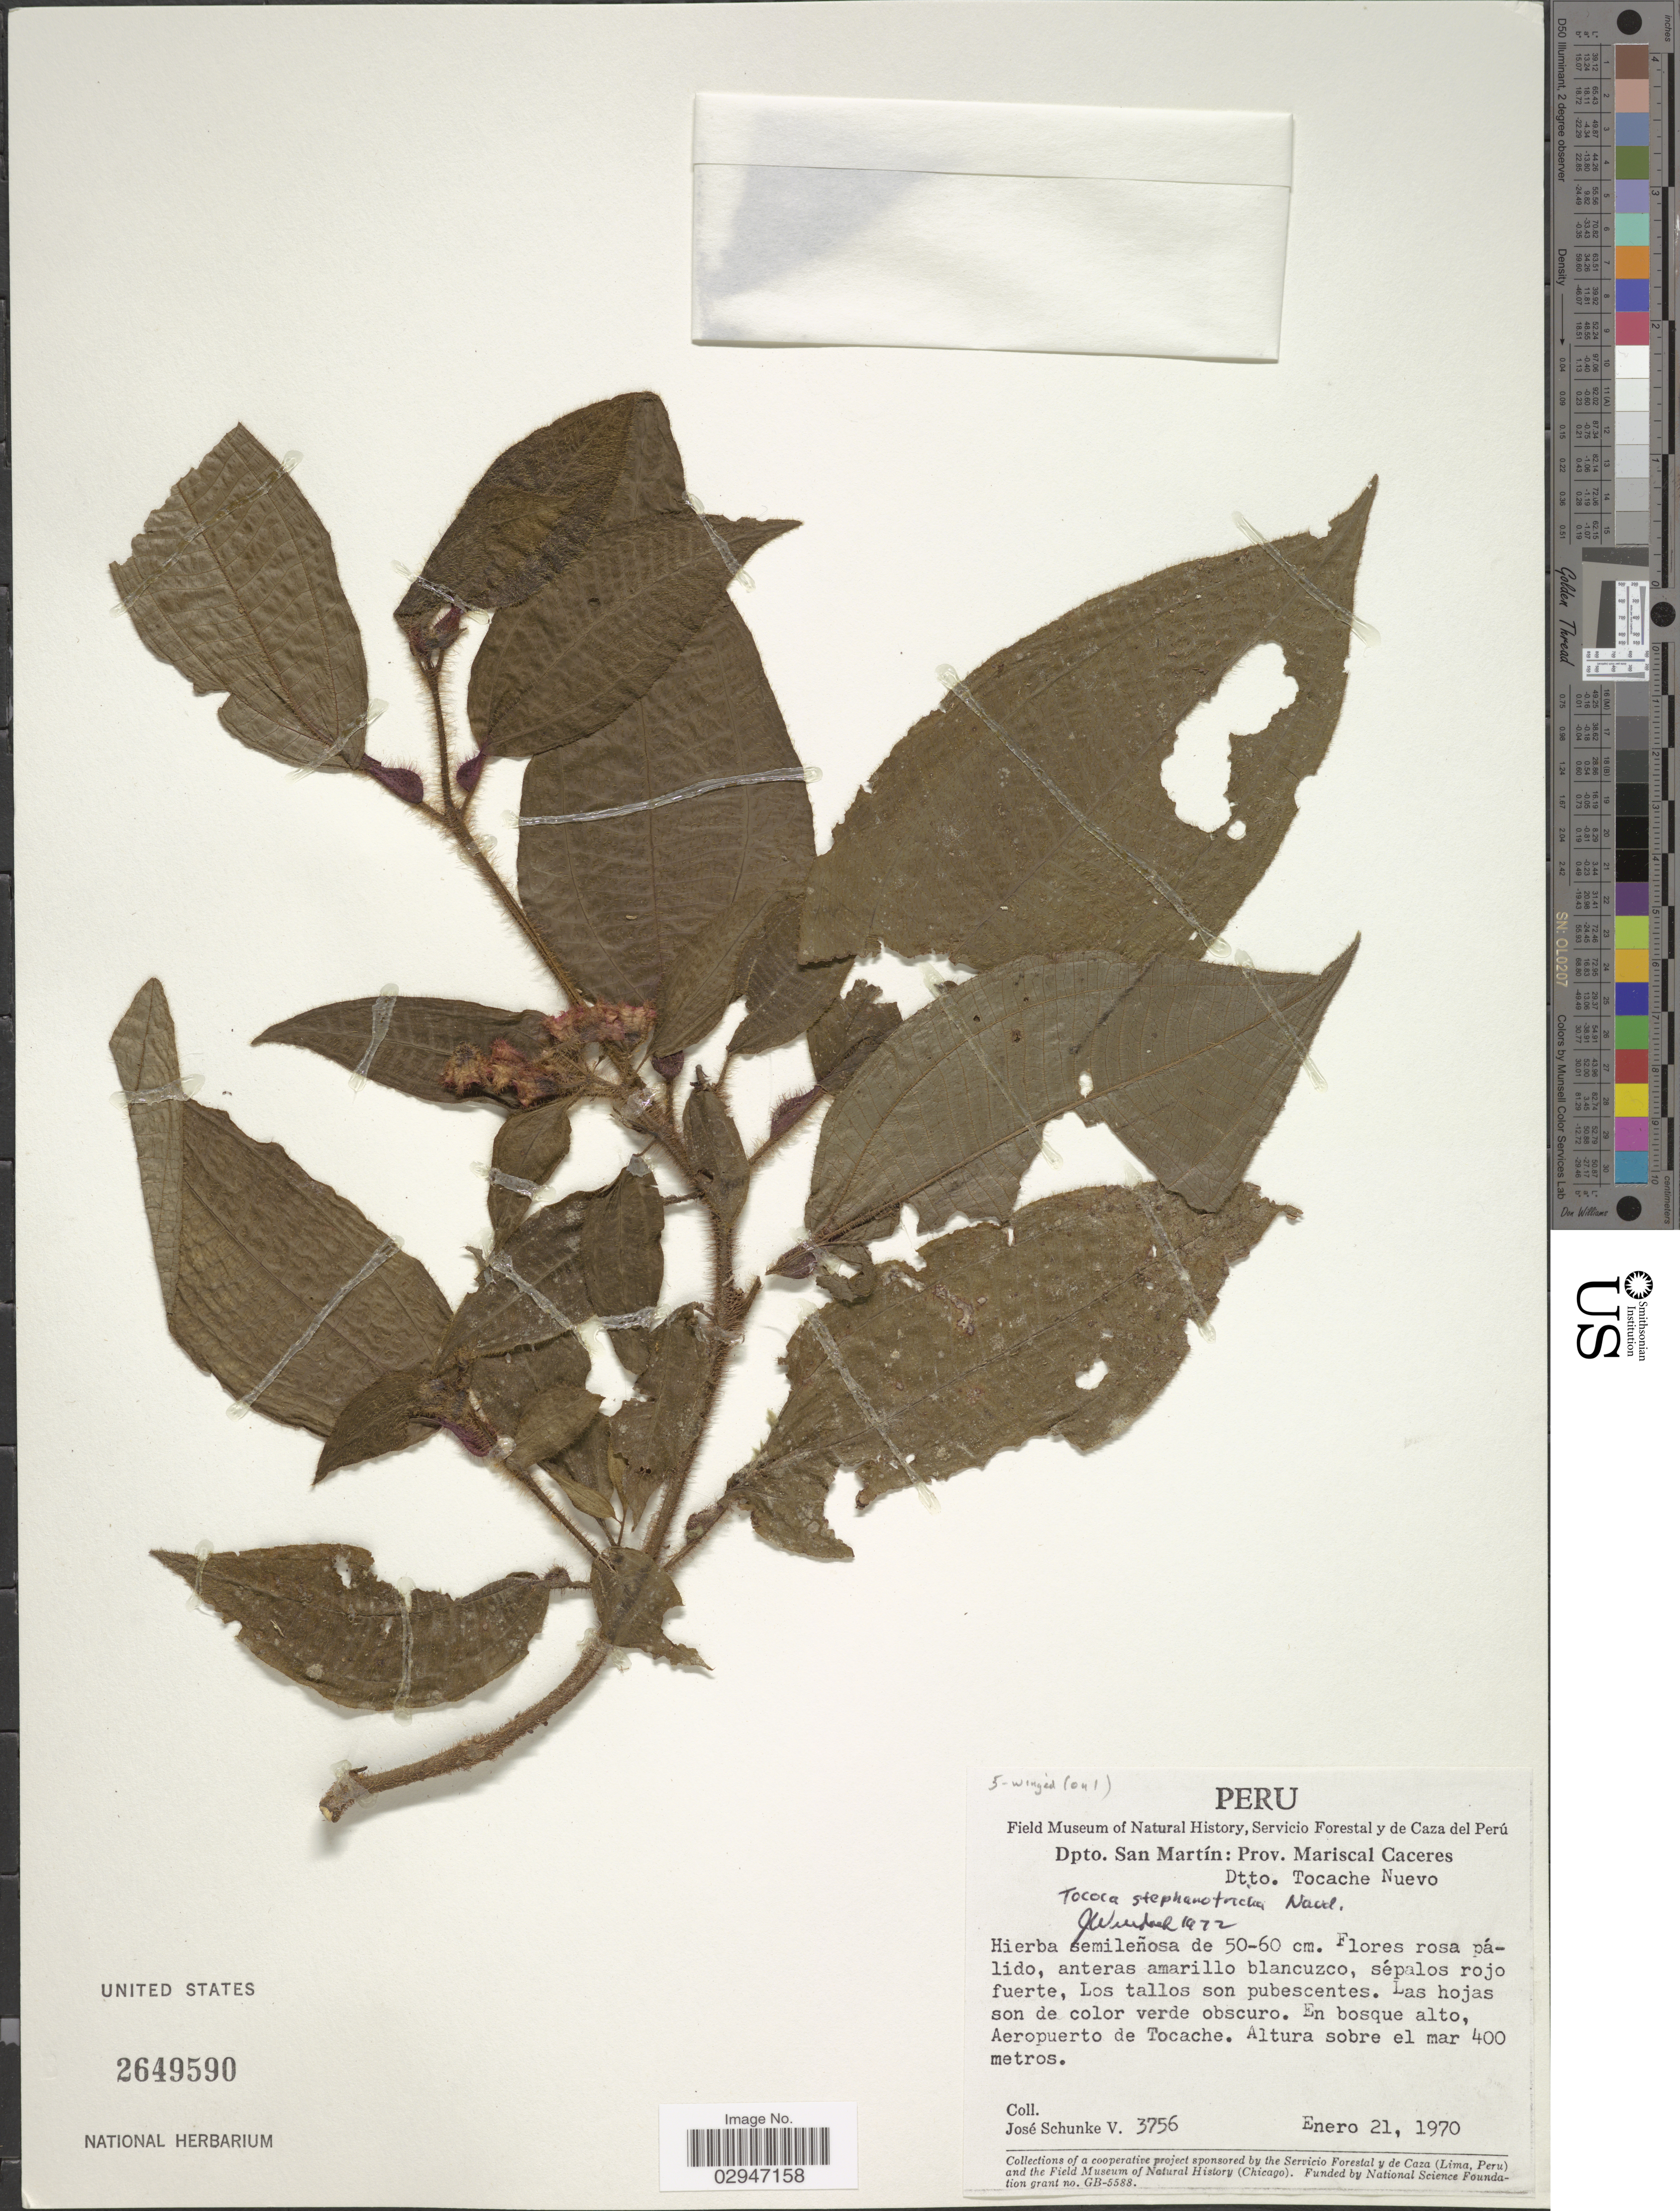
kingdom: Plantae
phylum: Tracheophyta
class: Magnoliopsida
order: Myrtales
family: Melastomataceae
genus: Tococa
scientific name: Tococa stephanotricha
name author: Naudin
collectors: J. Schunke Vigo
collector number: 3756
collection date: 1970-01-21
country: Peru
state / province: San Martín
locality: Dpto. San Martín: Prov. Mariscal Caceres. Dtto. Tocache Nuevo. Aeropuerto de Tocache.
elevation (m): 400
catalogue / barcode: US 2649590